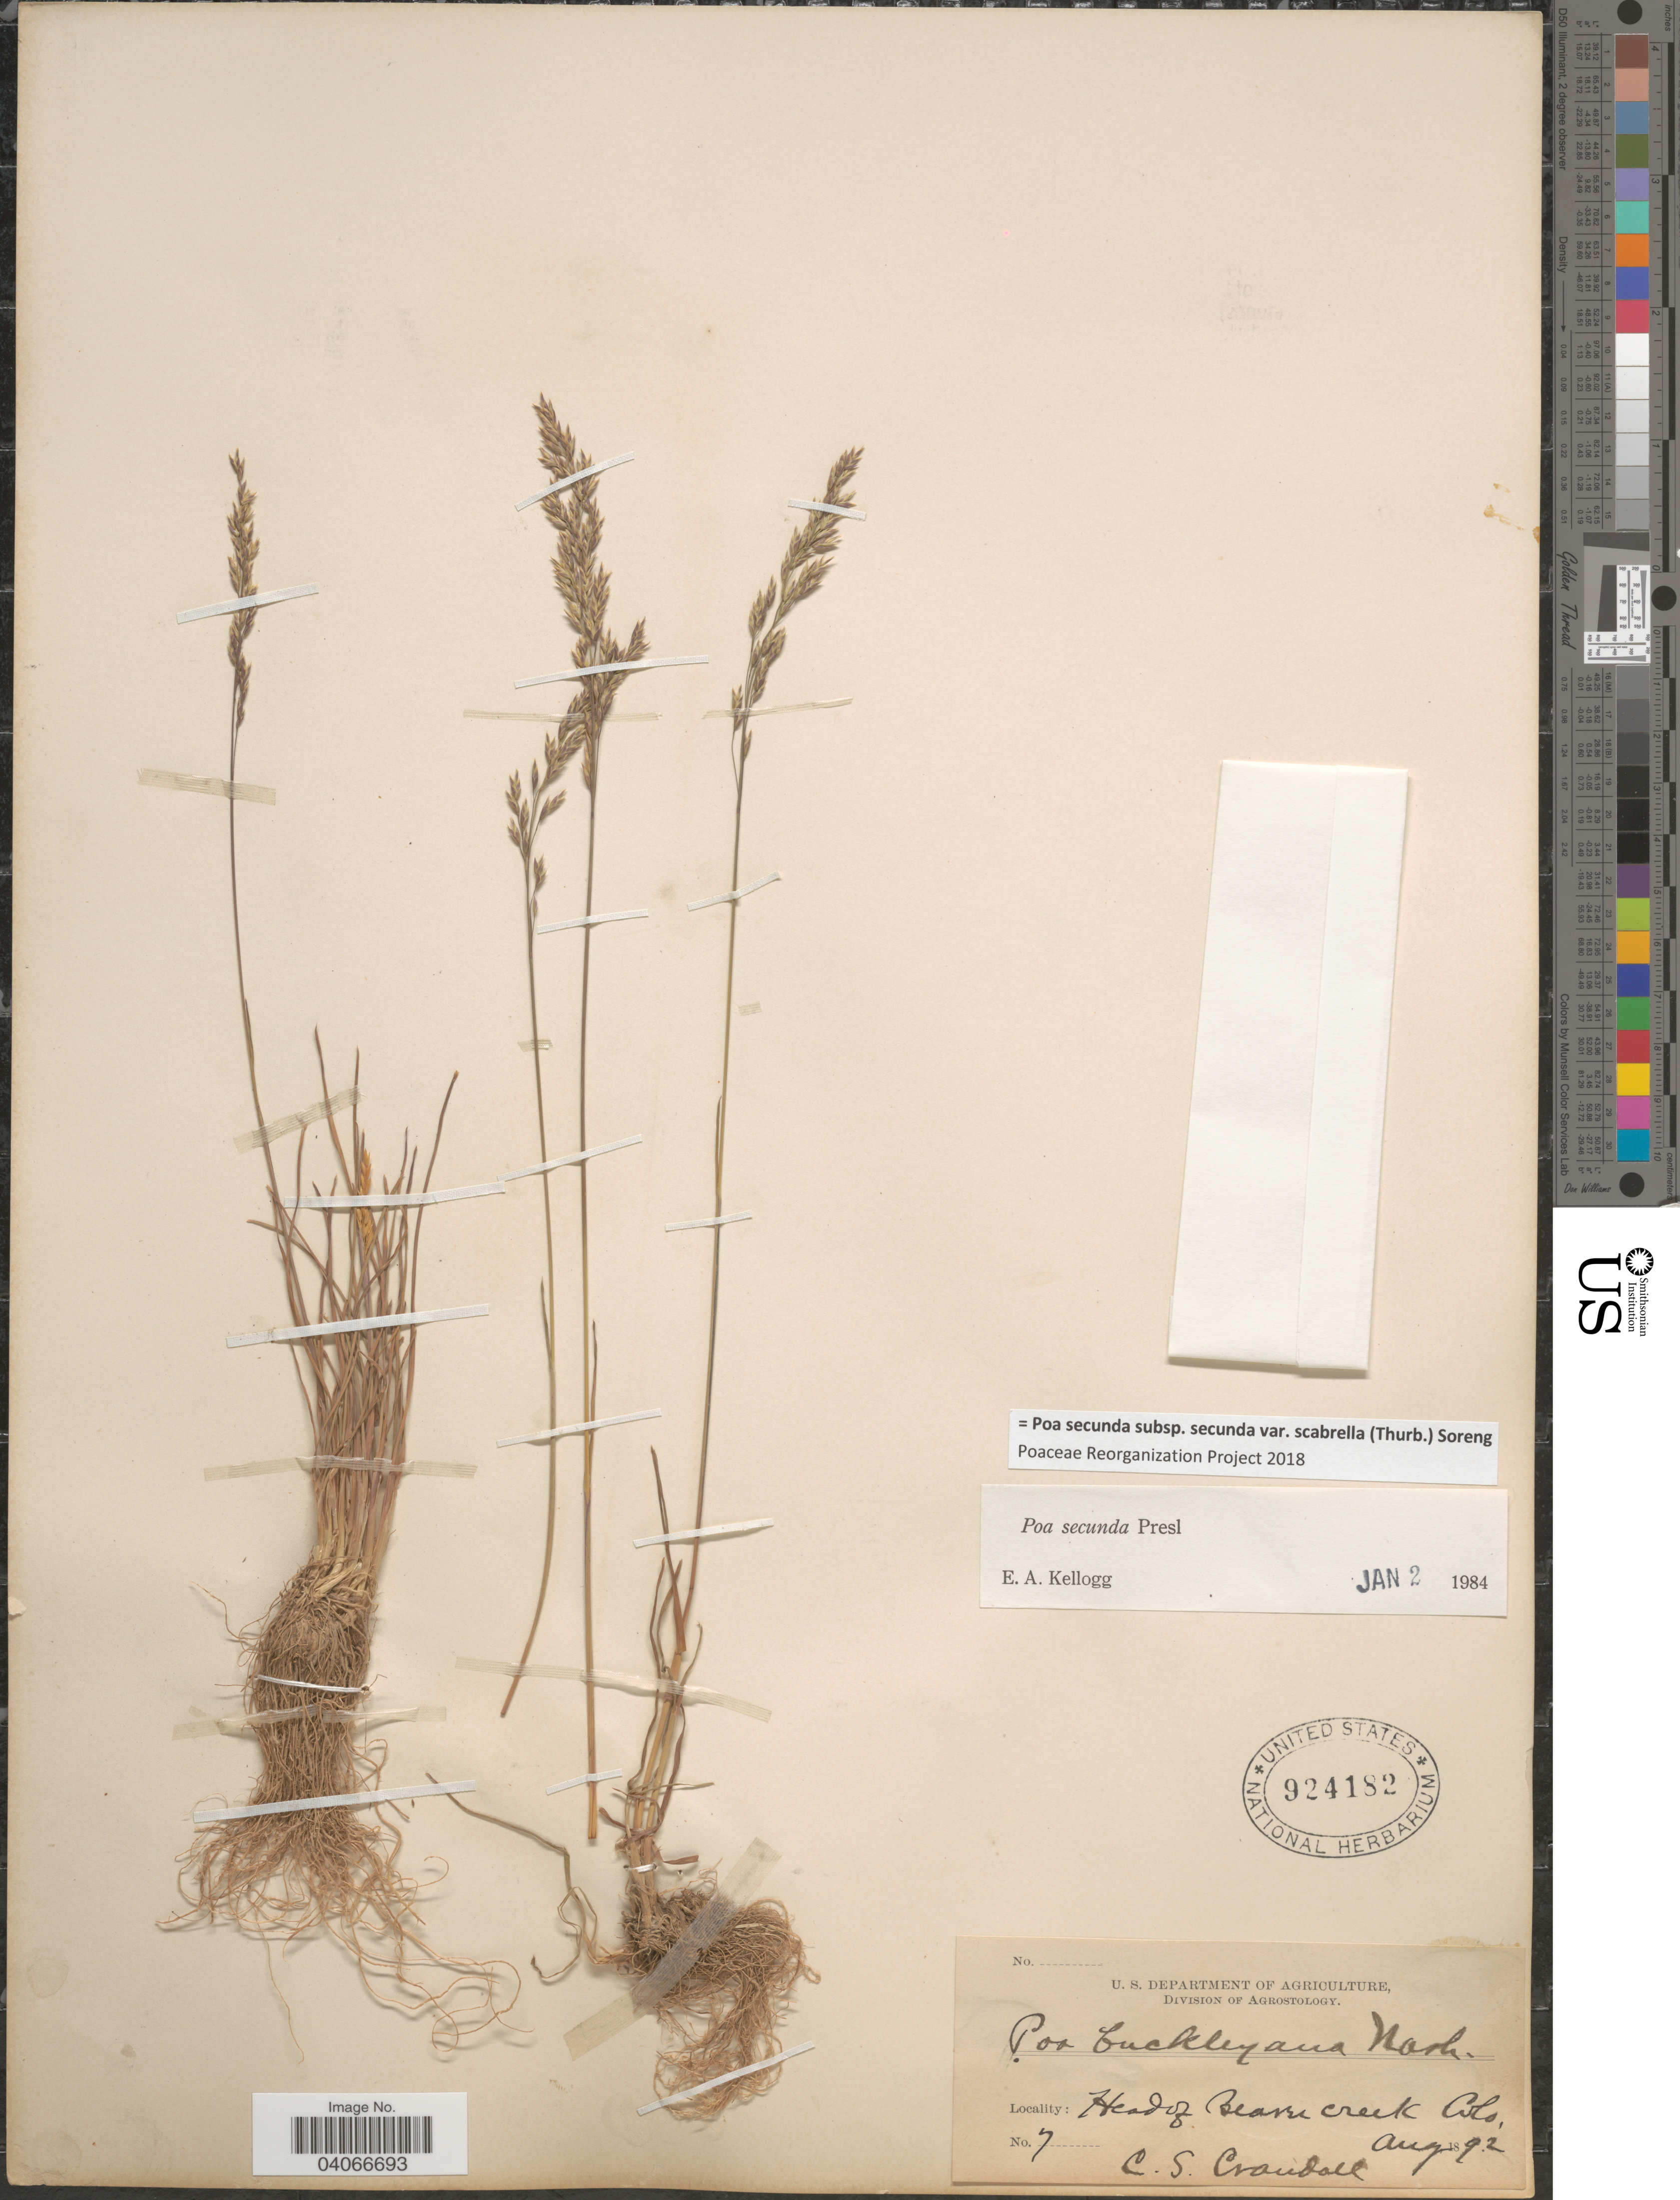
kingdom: Plantae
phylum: Tracheophyta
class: Liliopsida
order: Poales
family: Poaceae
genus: Poa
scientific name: Poa secunda subsp. secunda var. scabrella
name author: (Thurb.) Soreng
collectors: C. Crandall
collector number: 7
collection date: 1892-08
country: United States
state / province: Colorado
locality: Head of Beaver Creek.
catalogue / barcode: US 924182